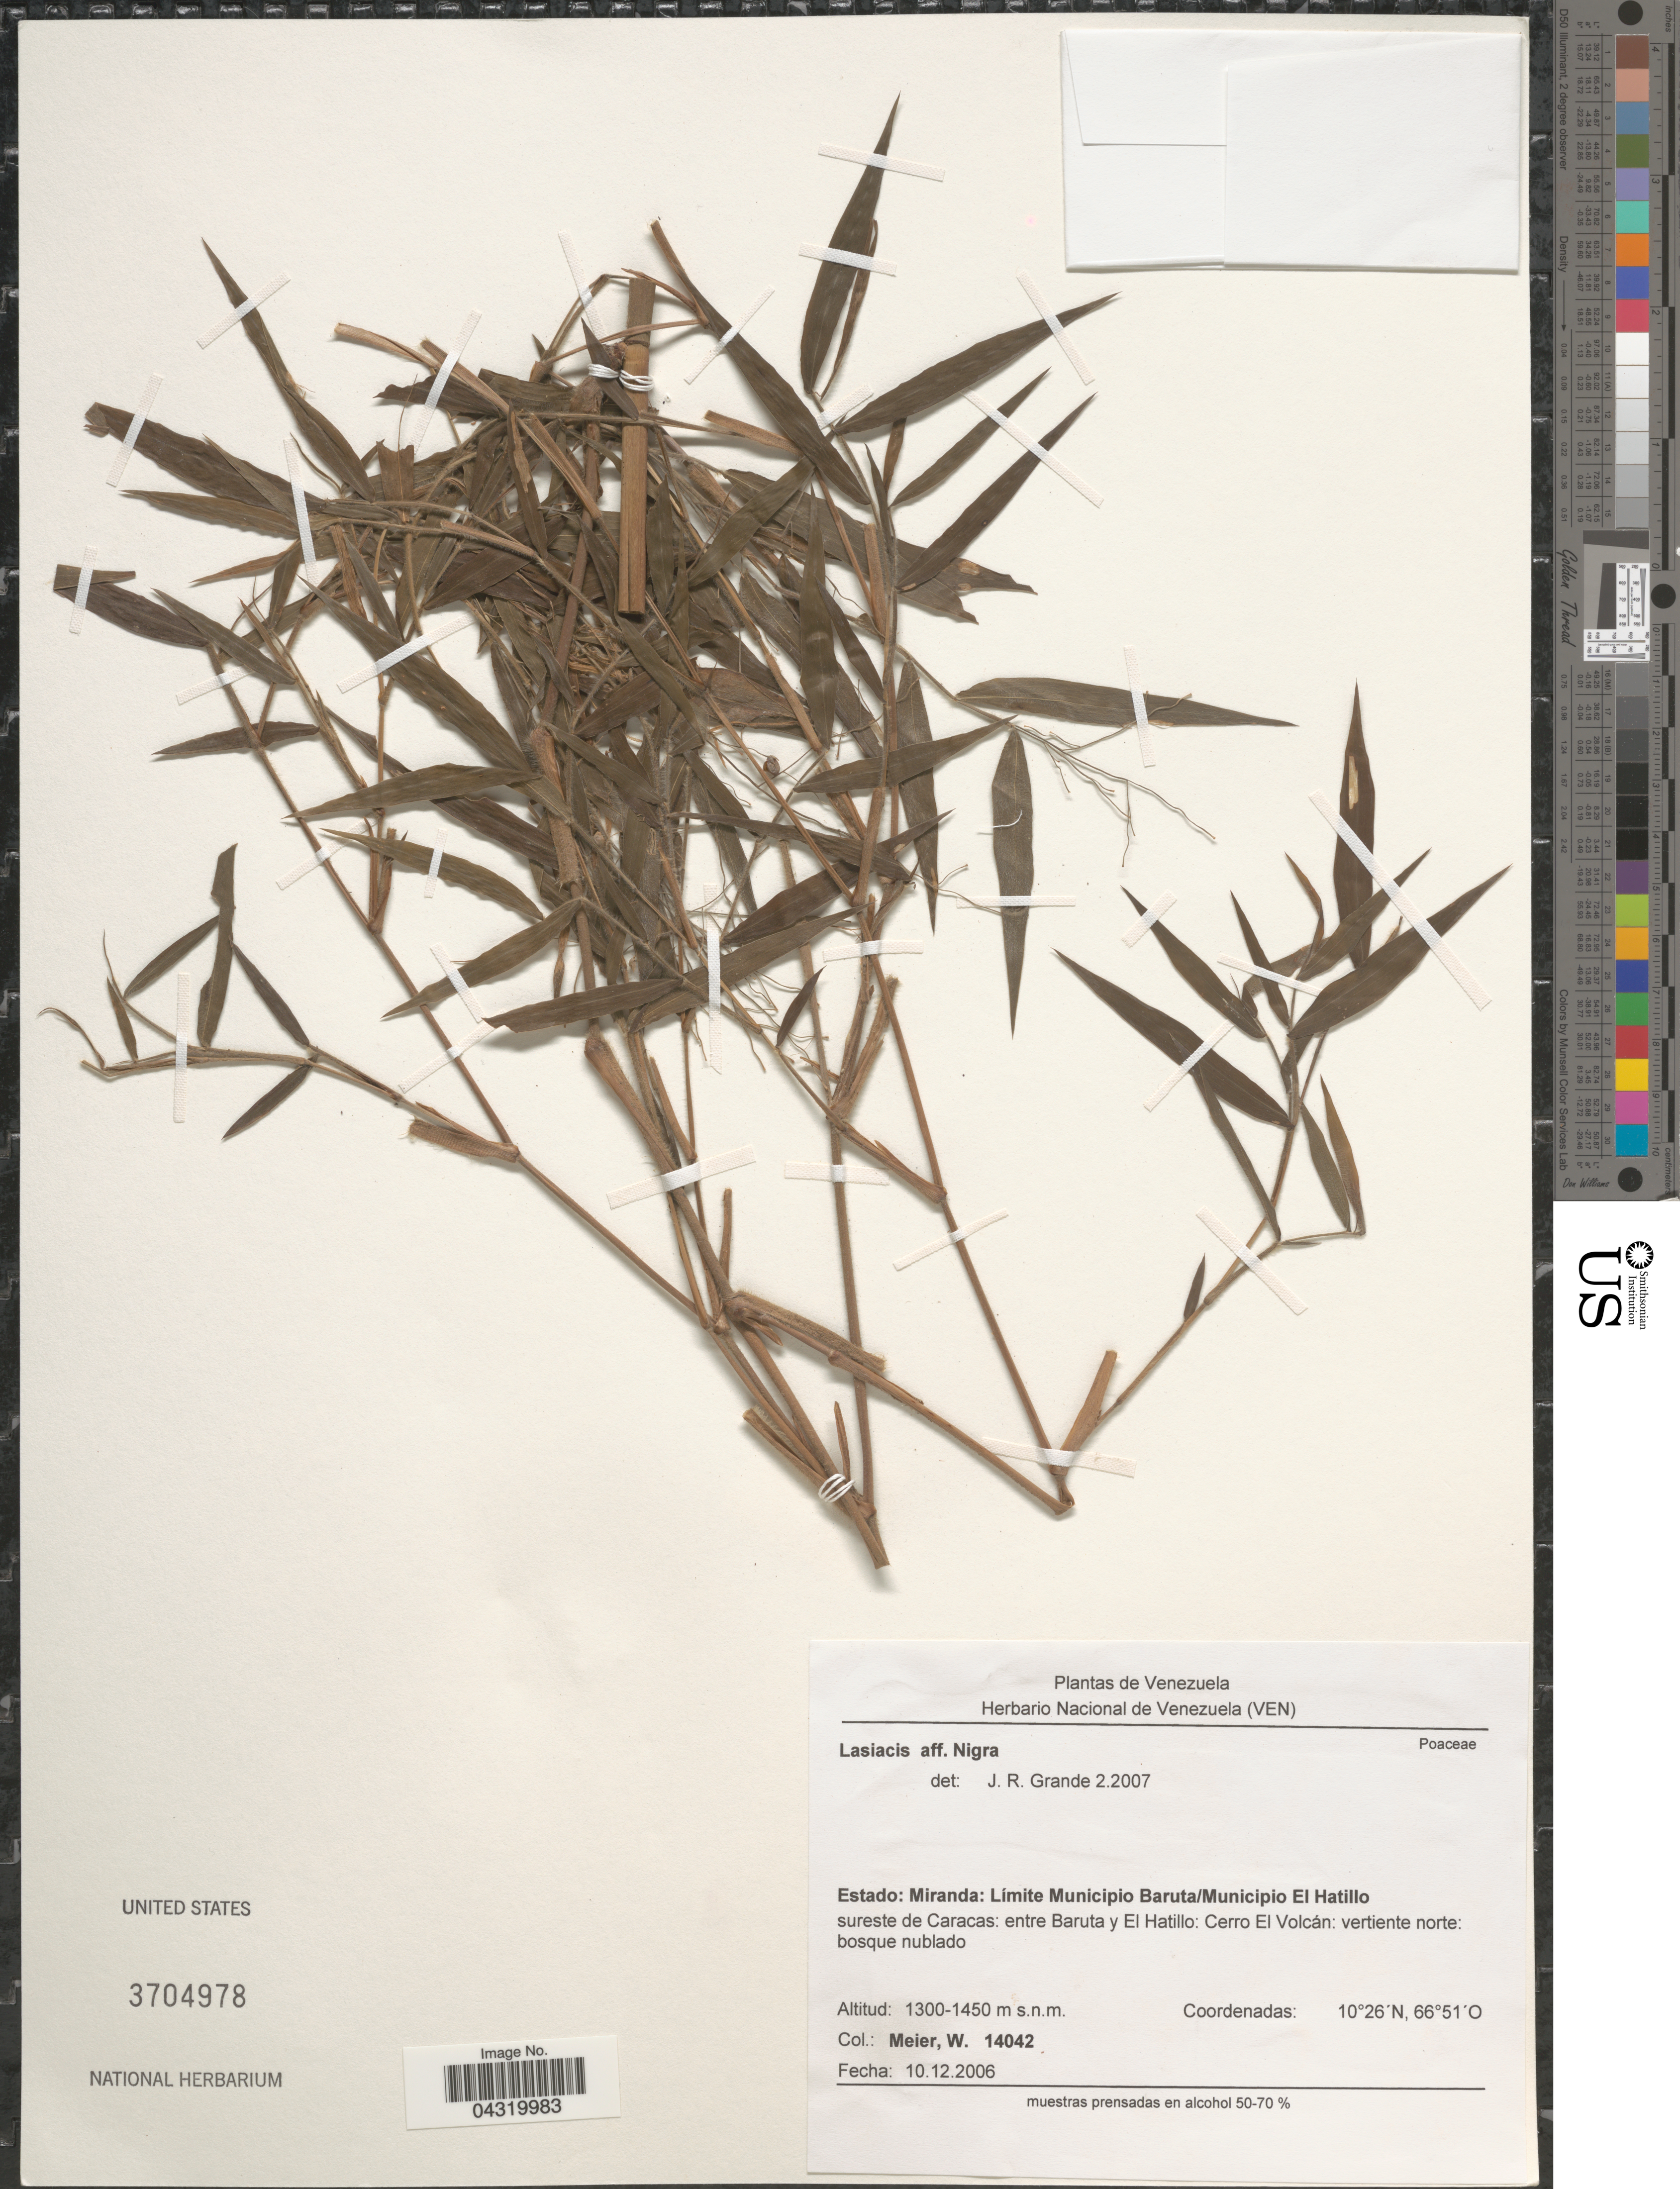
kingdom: Plantae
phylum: Tracheophyta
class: Liliopsida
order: Poales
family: Poaceae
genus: Lasiacis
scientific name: Lasiacis nigra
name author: Davidse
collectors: W. Meier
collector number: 14042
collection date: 2006-12-10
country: Venezuela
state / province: Miranda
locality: Límite Municipio Baruta/Municipio El Hatillo sureste de Caracas: entre Baruta y El Hatillo: Cerro El Volcán: vertiente norte.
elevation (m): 1300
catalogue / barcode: US 3704978